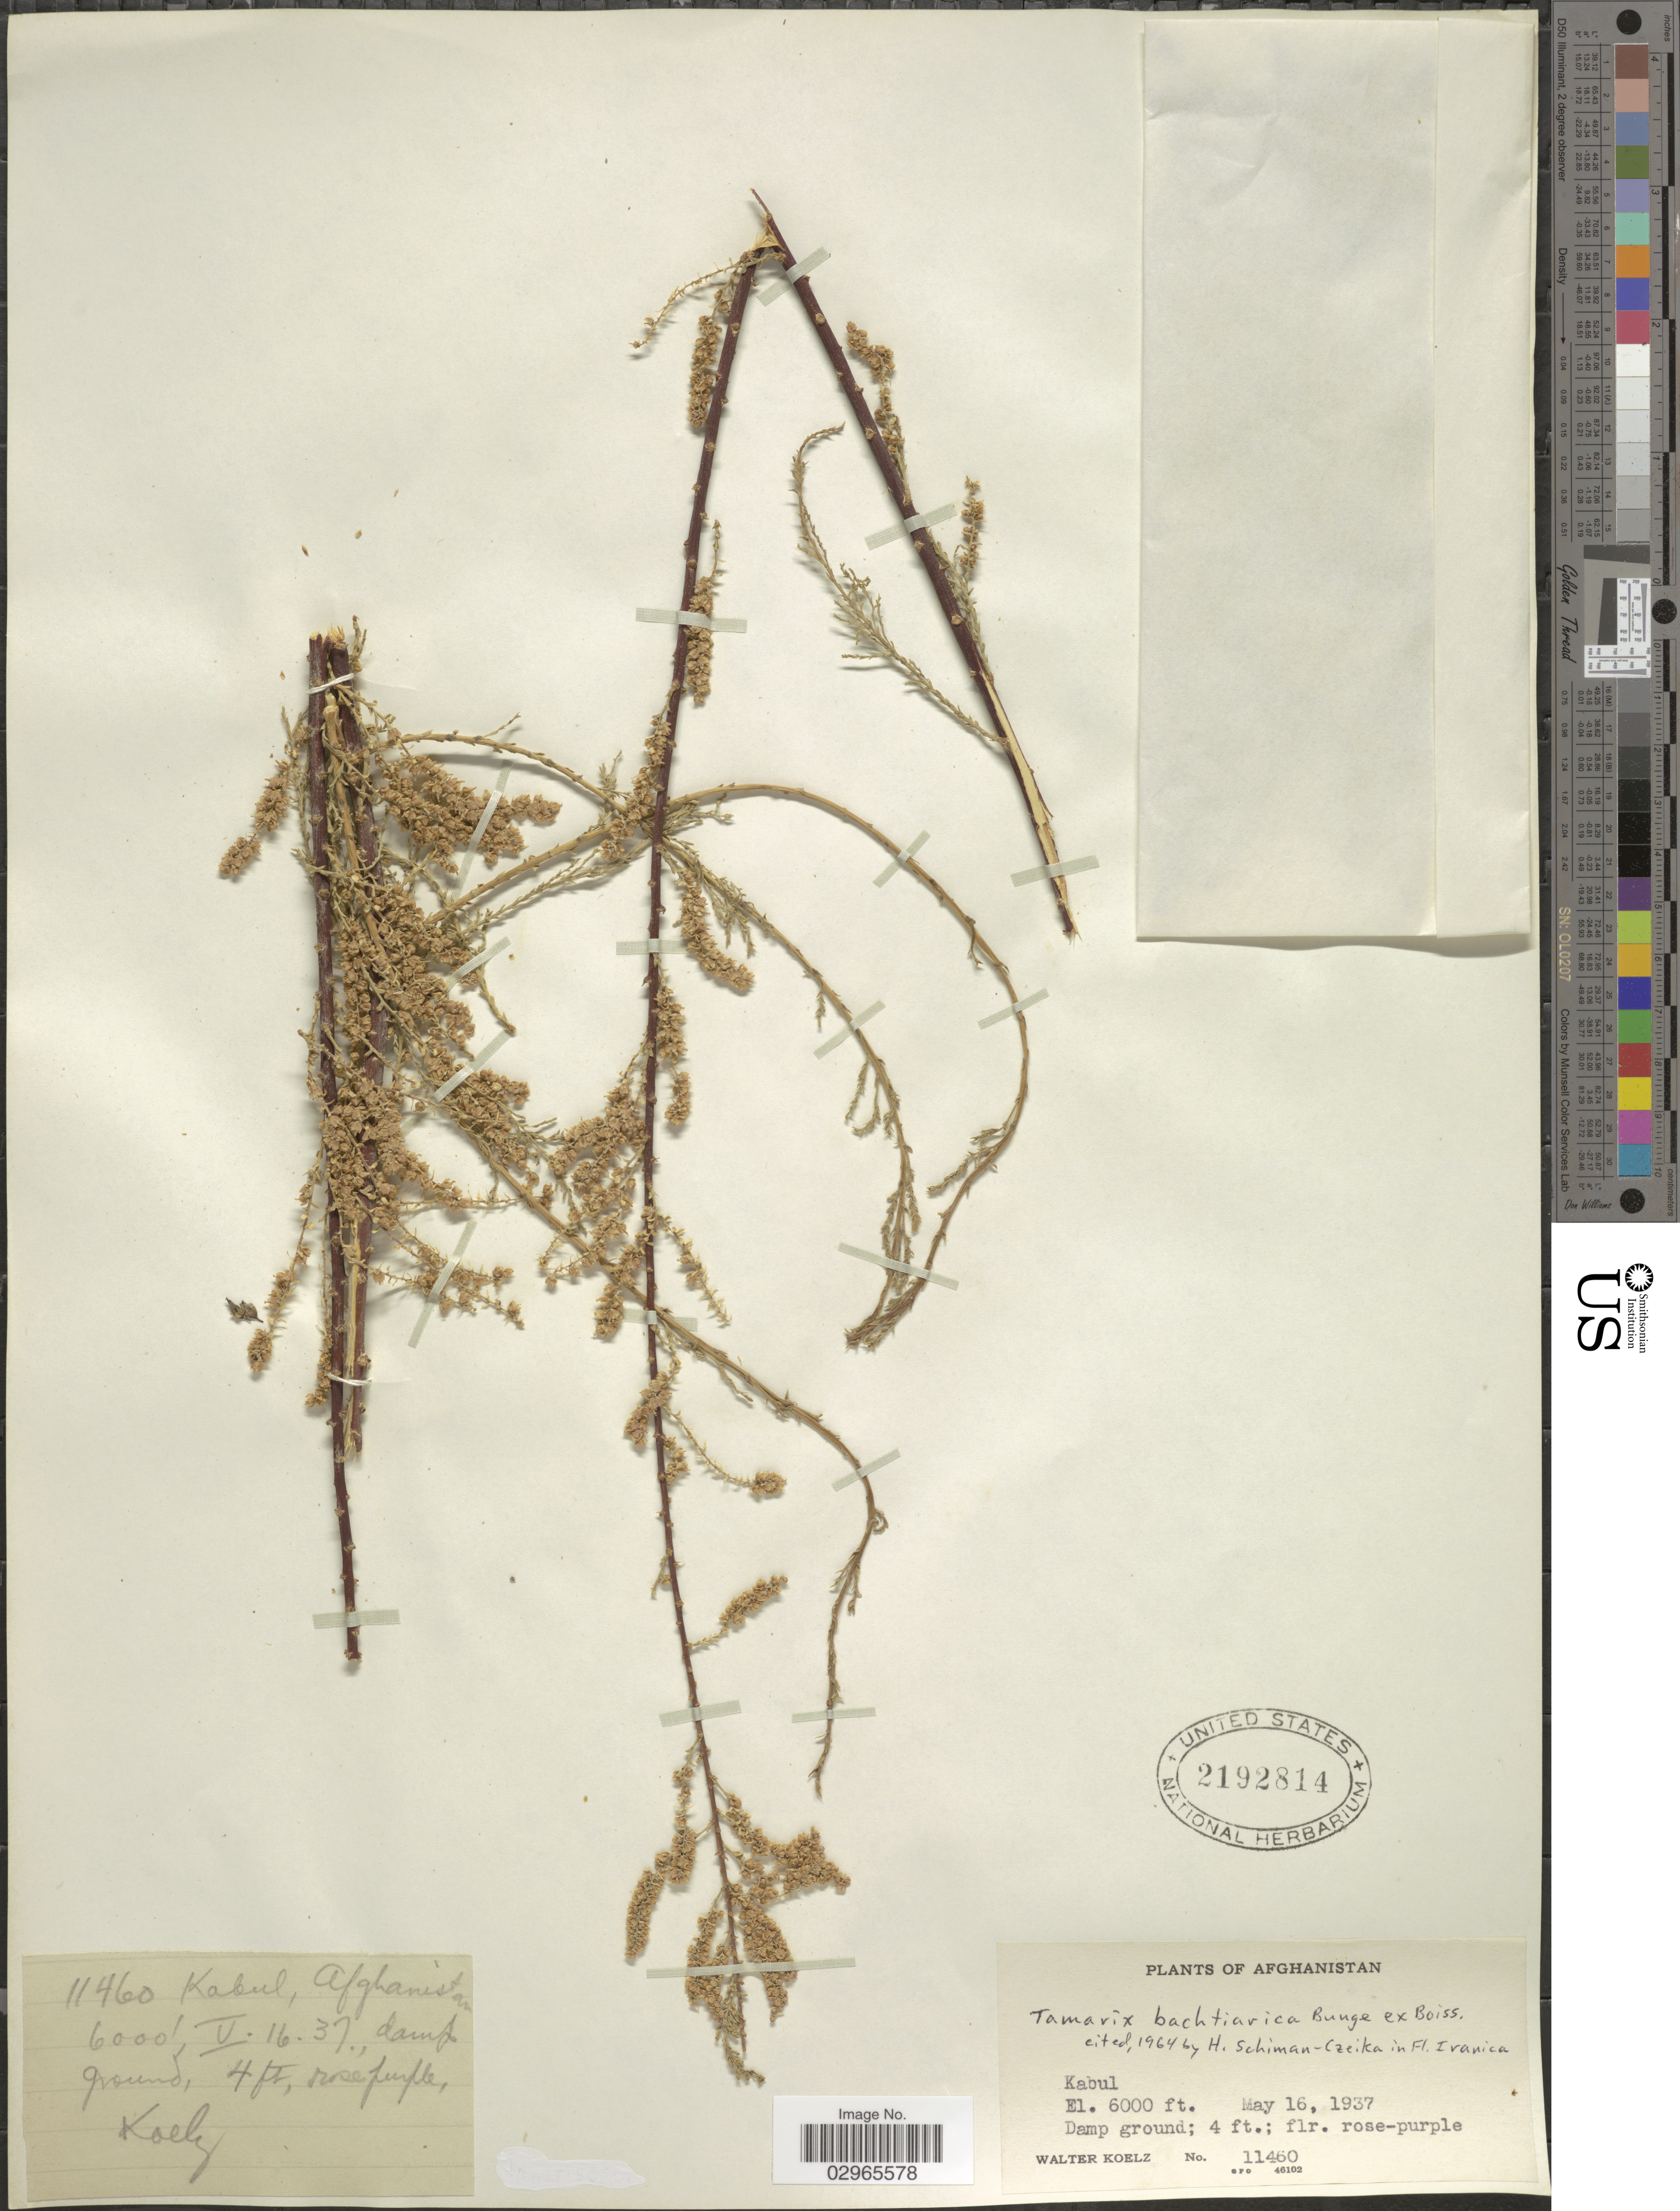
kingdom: Plantae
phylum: Tracheophyta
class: Magnoliopsida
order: Caryophyllales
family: Tamaricaceae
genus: Tamarix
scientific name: Tamarix bachtiarica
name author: Bunge ex Boiss.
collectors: W. N. Koelz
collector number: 11460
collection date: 1937-05-16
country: Afghanistan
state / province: Kabul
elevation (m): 1829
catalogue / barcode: US 2192814